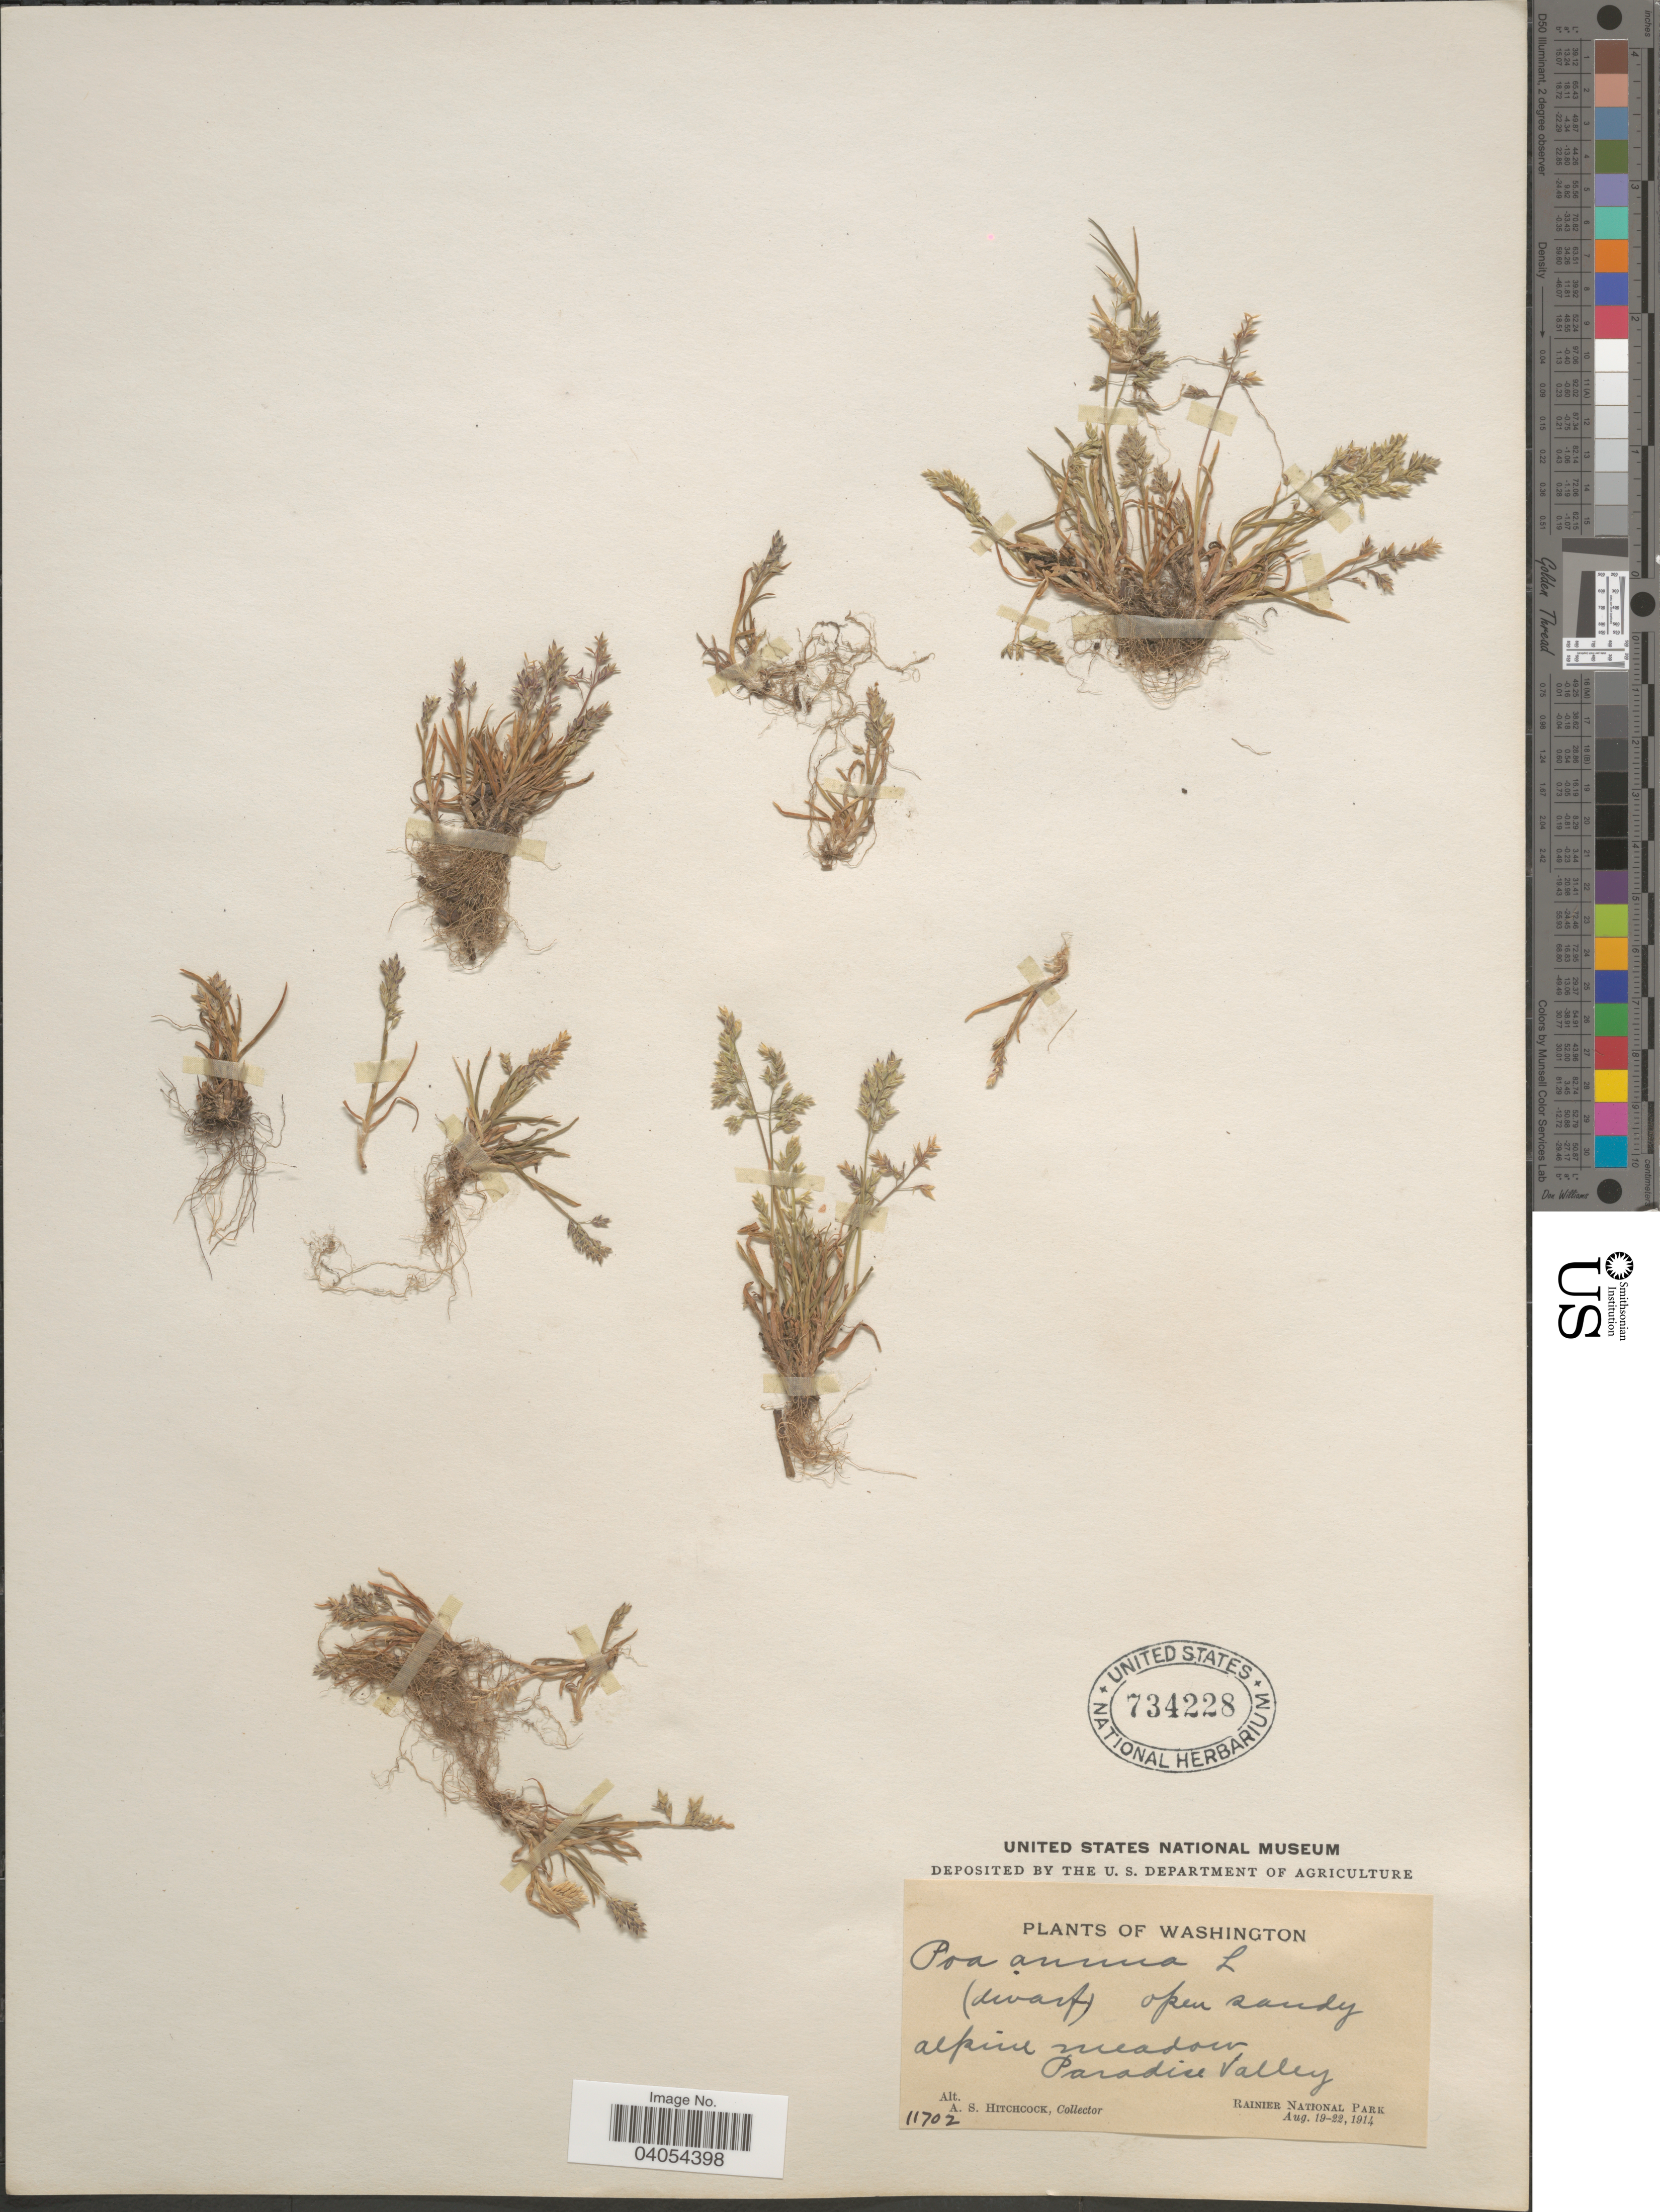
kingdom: Plantae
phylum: Tracheophyta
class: Liliopsida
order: Poales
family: Poaceae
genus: Poa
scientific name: Poa annua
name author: L.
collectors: A. S. Hitchcock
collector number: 11702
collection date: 1914-08-19/1914-08-22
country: United States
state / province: Washington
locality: Paradise Valley. Rainier National Park.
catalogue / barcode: US 734228